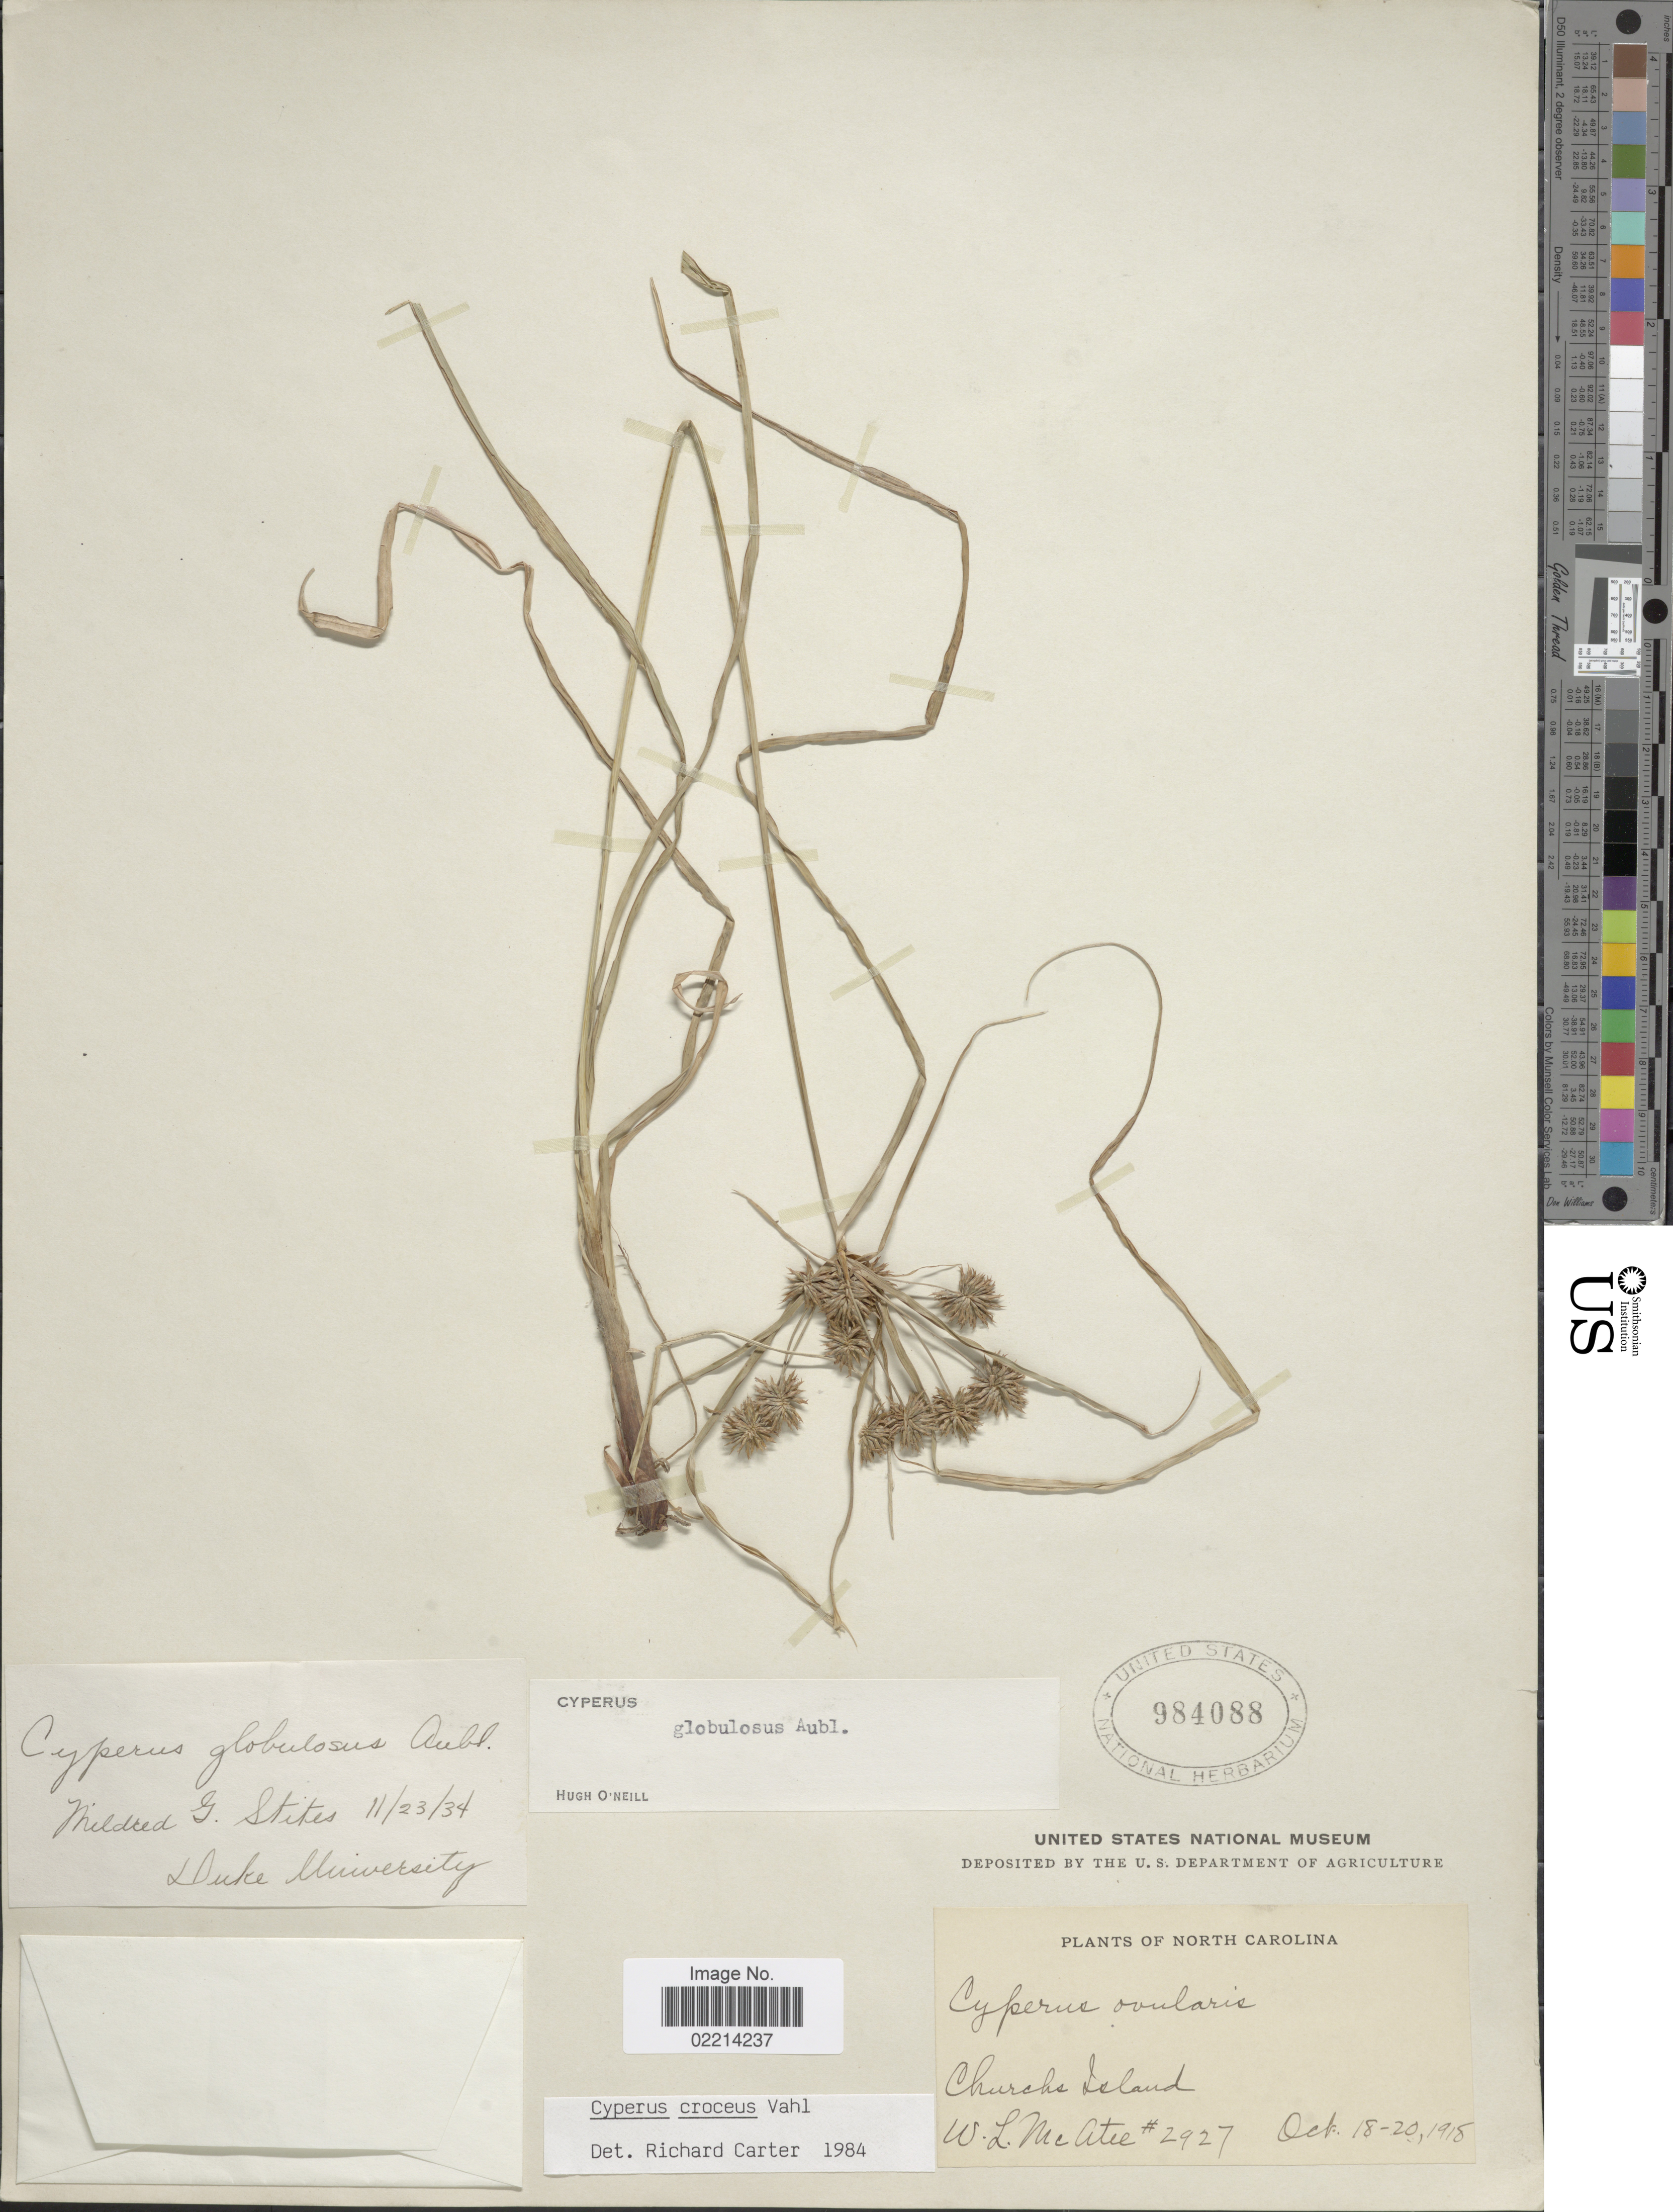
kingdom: Plantae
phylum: Tracheophyta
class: Liliopsida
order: Poales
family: Cyperaceae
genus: Cyperus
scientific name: Cyperus croceus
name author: Vahl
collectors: W. McAtic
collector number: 2927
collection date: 1918-10-18/1918-10-20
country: United States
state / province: North Carolina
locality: Church Island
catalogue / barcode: US 984088